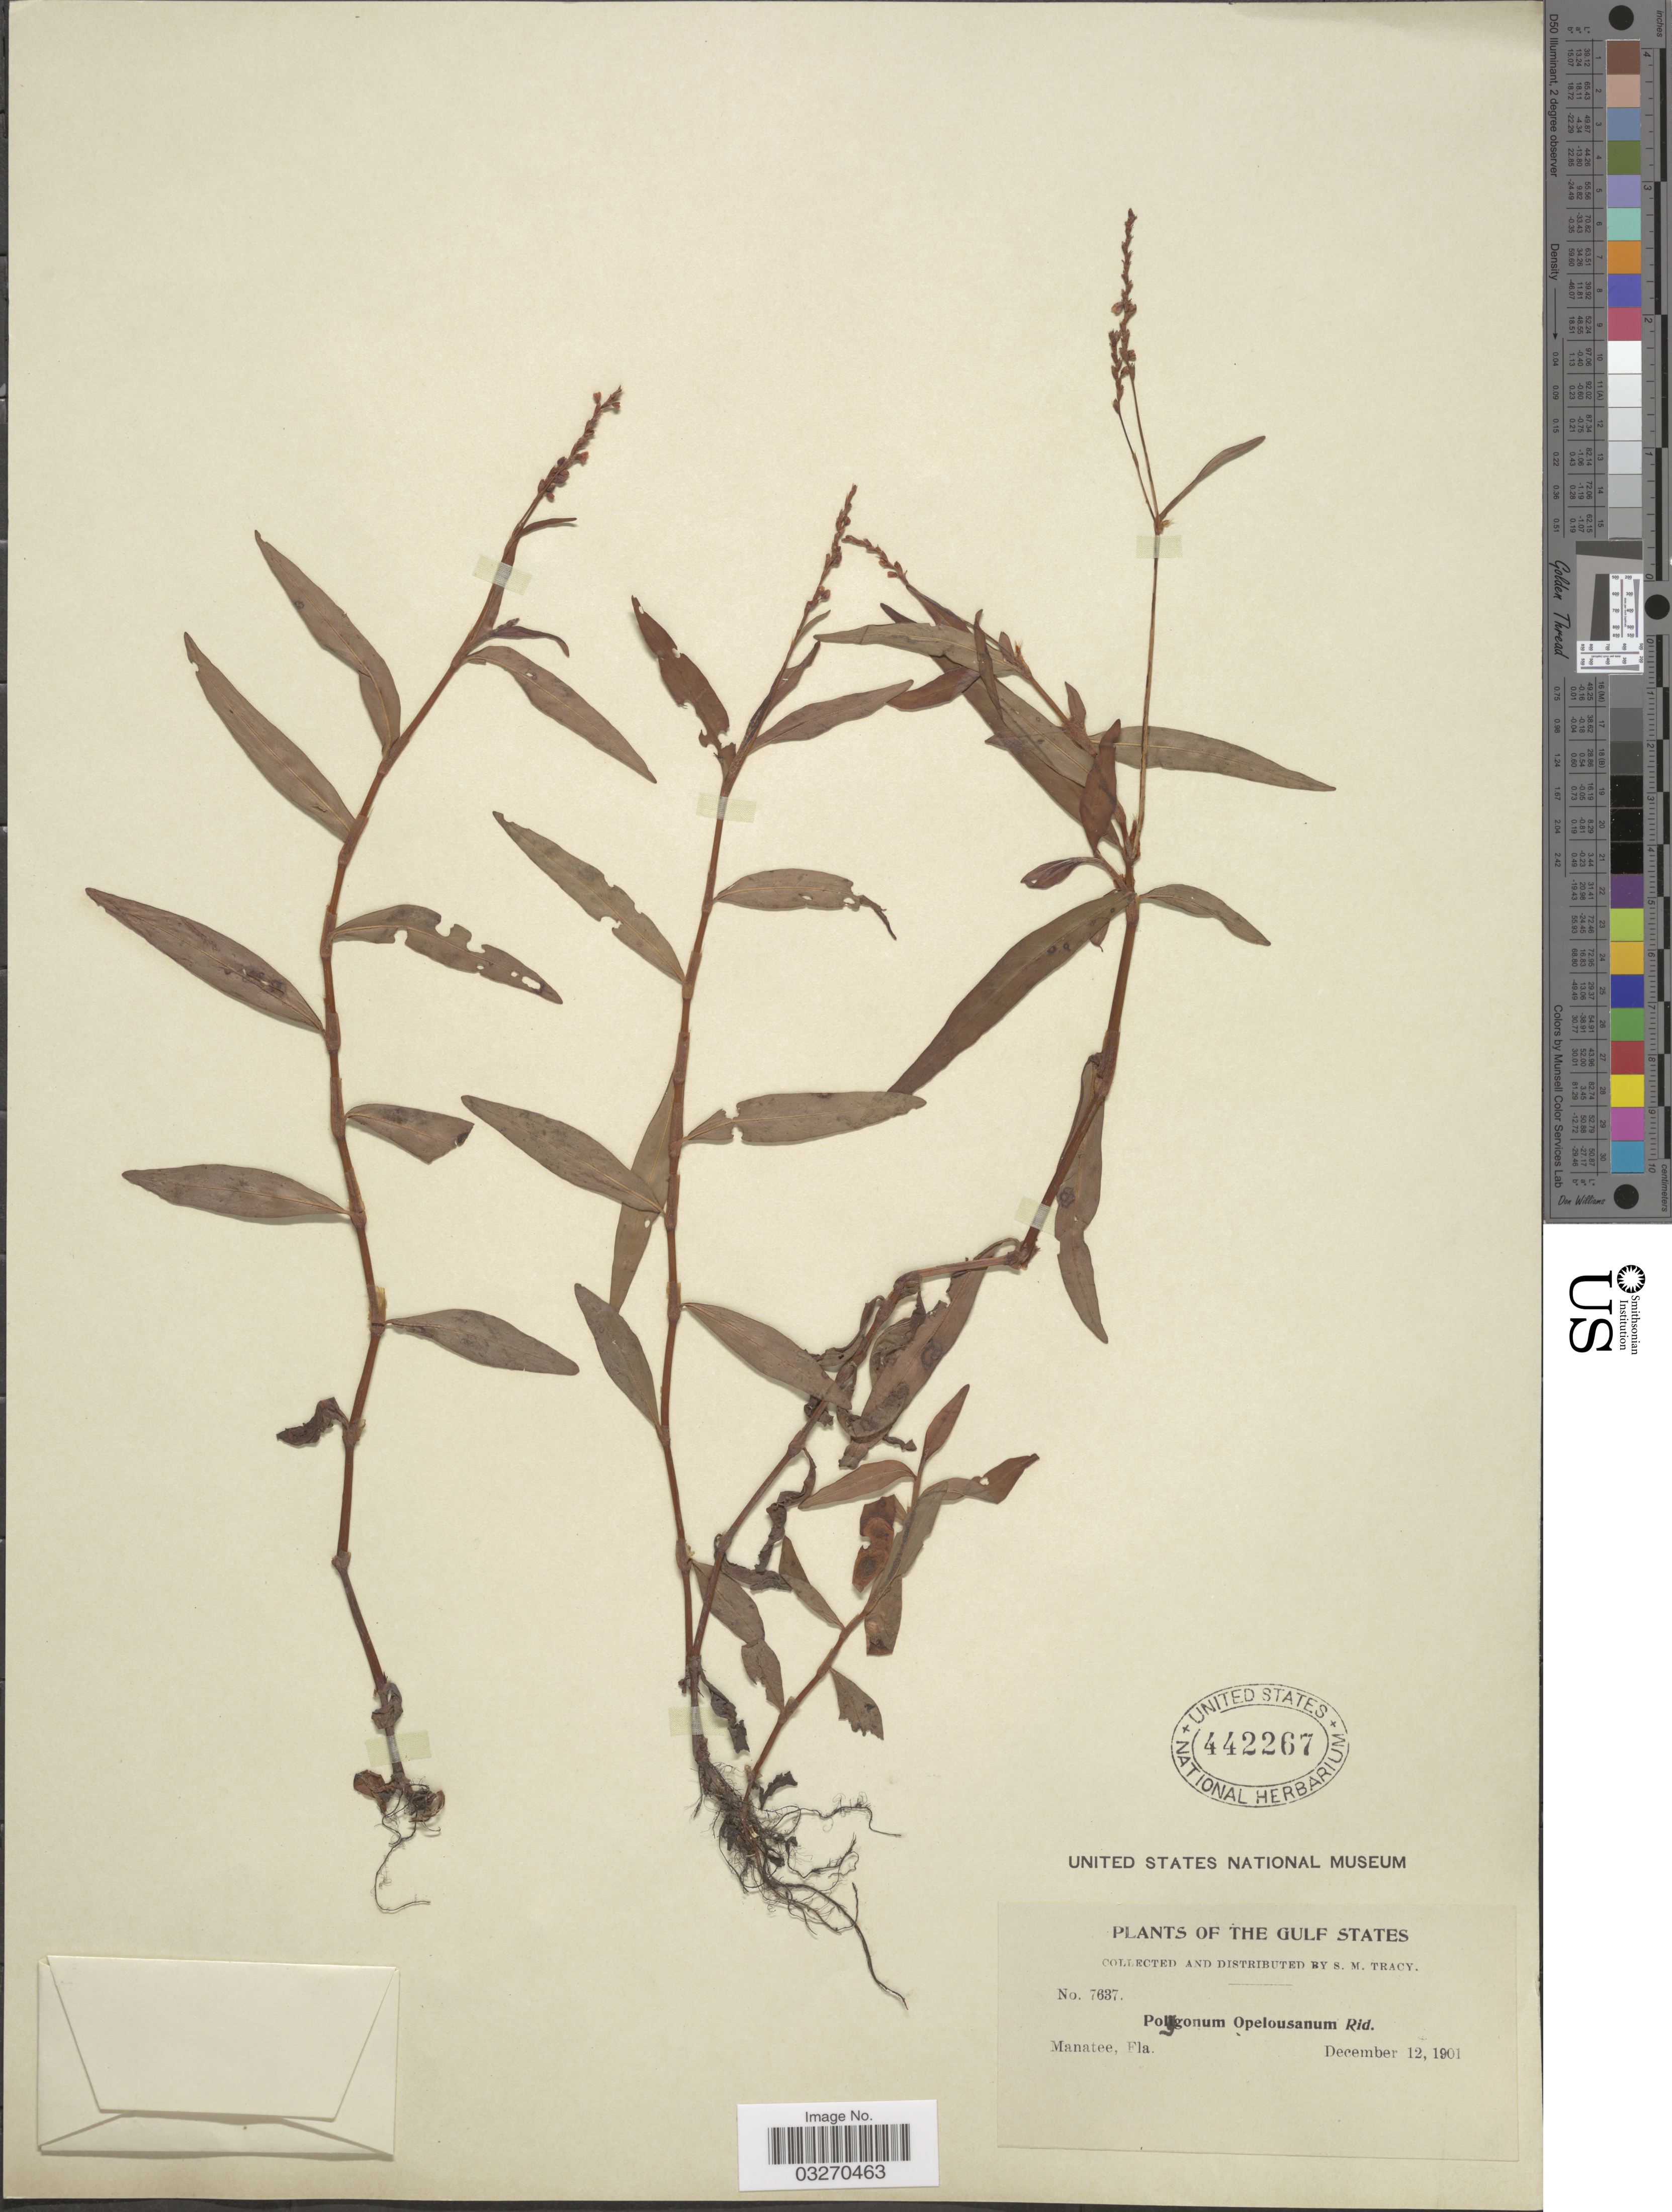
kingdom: Plantae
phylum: Tracheophyta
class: Magnoliopsida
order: Caryophyllales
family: Polygonaceae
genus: Persicaria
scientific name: Persicaria hydropiperoides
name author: (Michx.) Small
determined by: Atha, D. E.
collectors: S. M. Tracy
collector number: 7637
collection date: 1901-12-12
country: United States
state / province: Florida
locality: The Gulf States. Manatee.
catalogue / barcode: US 442267